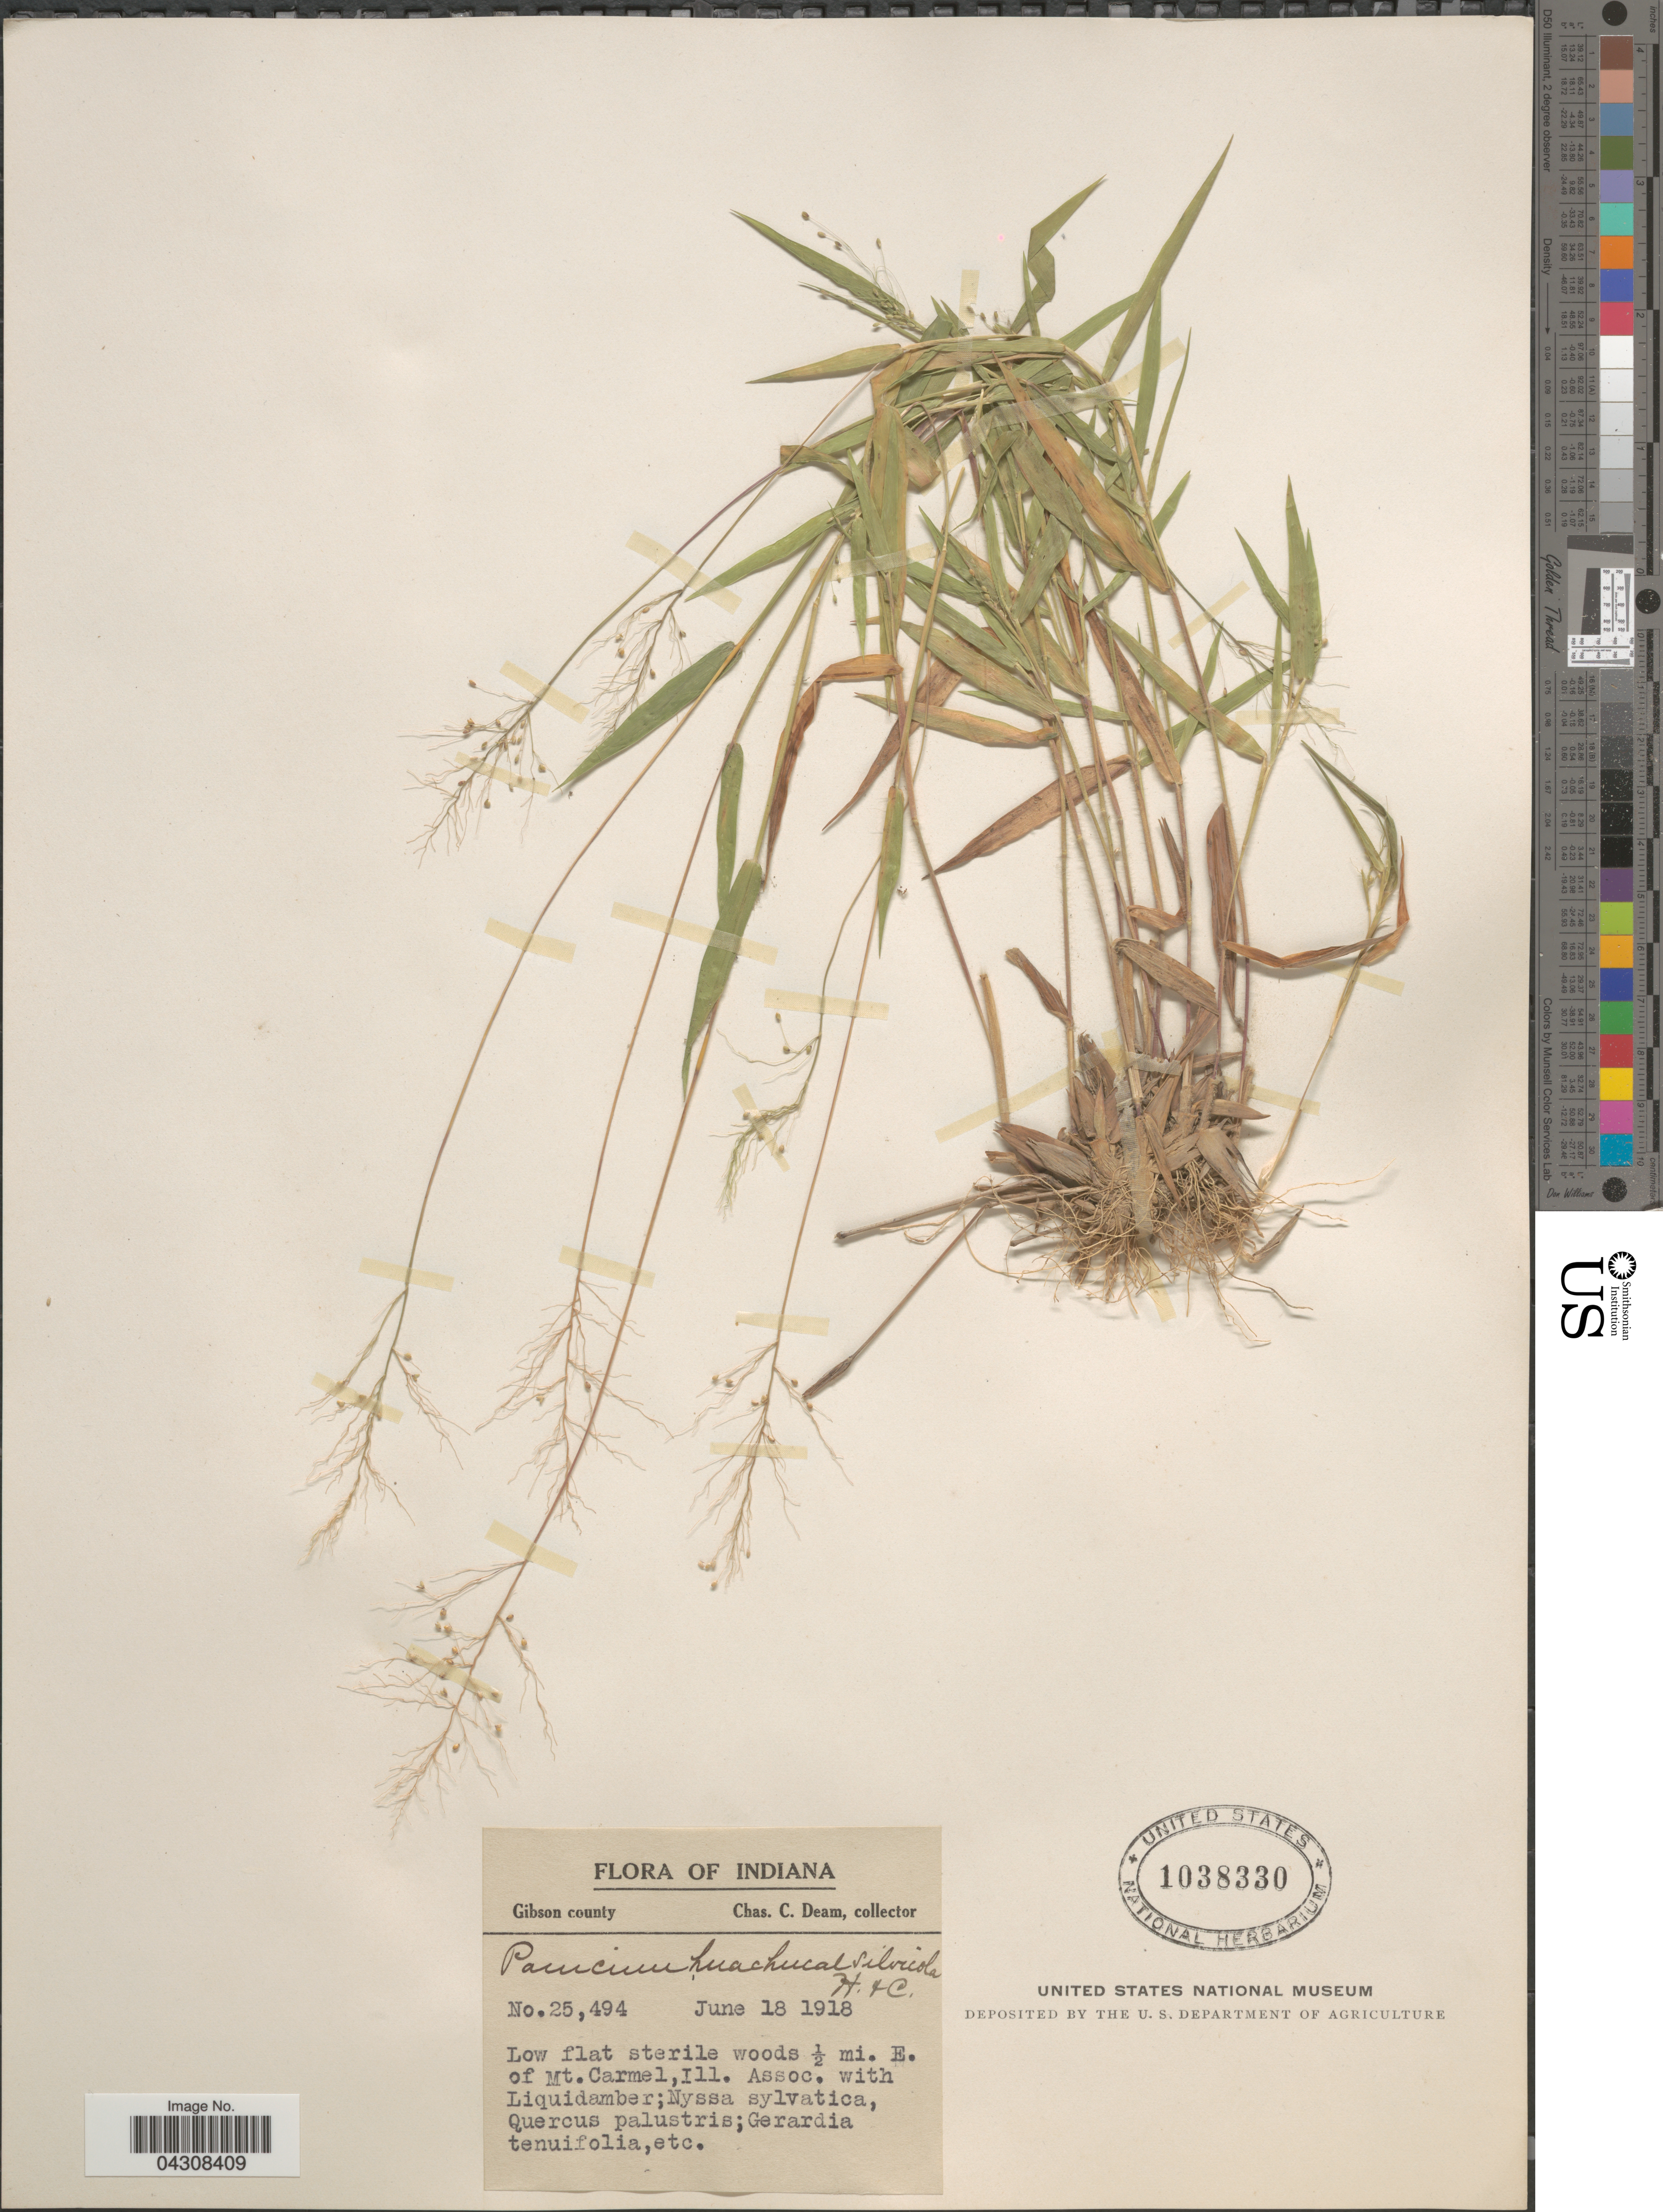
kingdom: Plantae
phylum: Tracheophyta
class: Liliopsida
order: Poales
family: Poaceae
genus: Dichanthelium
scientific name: Dichanthelium acuminatum var. acuminatum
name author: (Sw.) Gould & C.A. Clark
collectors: C. C. Deam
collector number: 25494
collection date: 1918-06-18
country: United States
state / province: Illinois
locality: Gibson county. Low flat sterile woods ½ mi. E. of Mt. Carmel.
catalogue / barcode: US 1038330